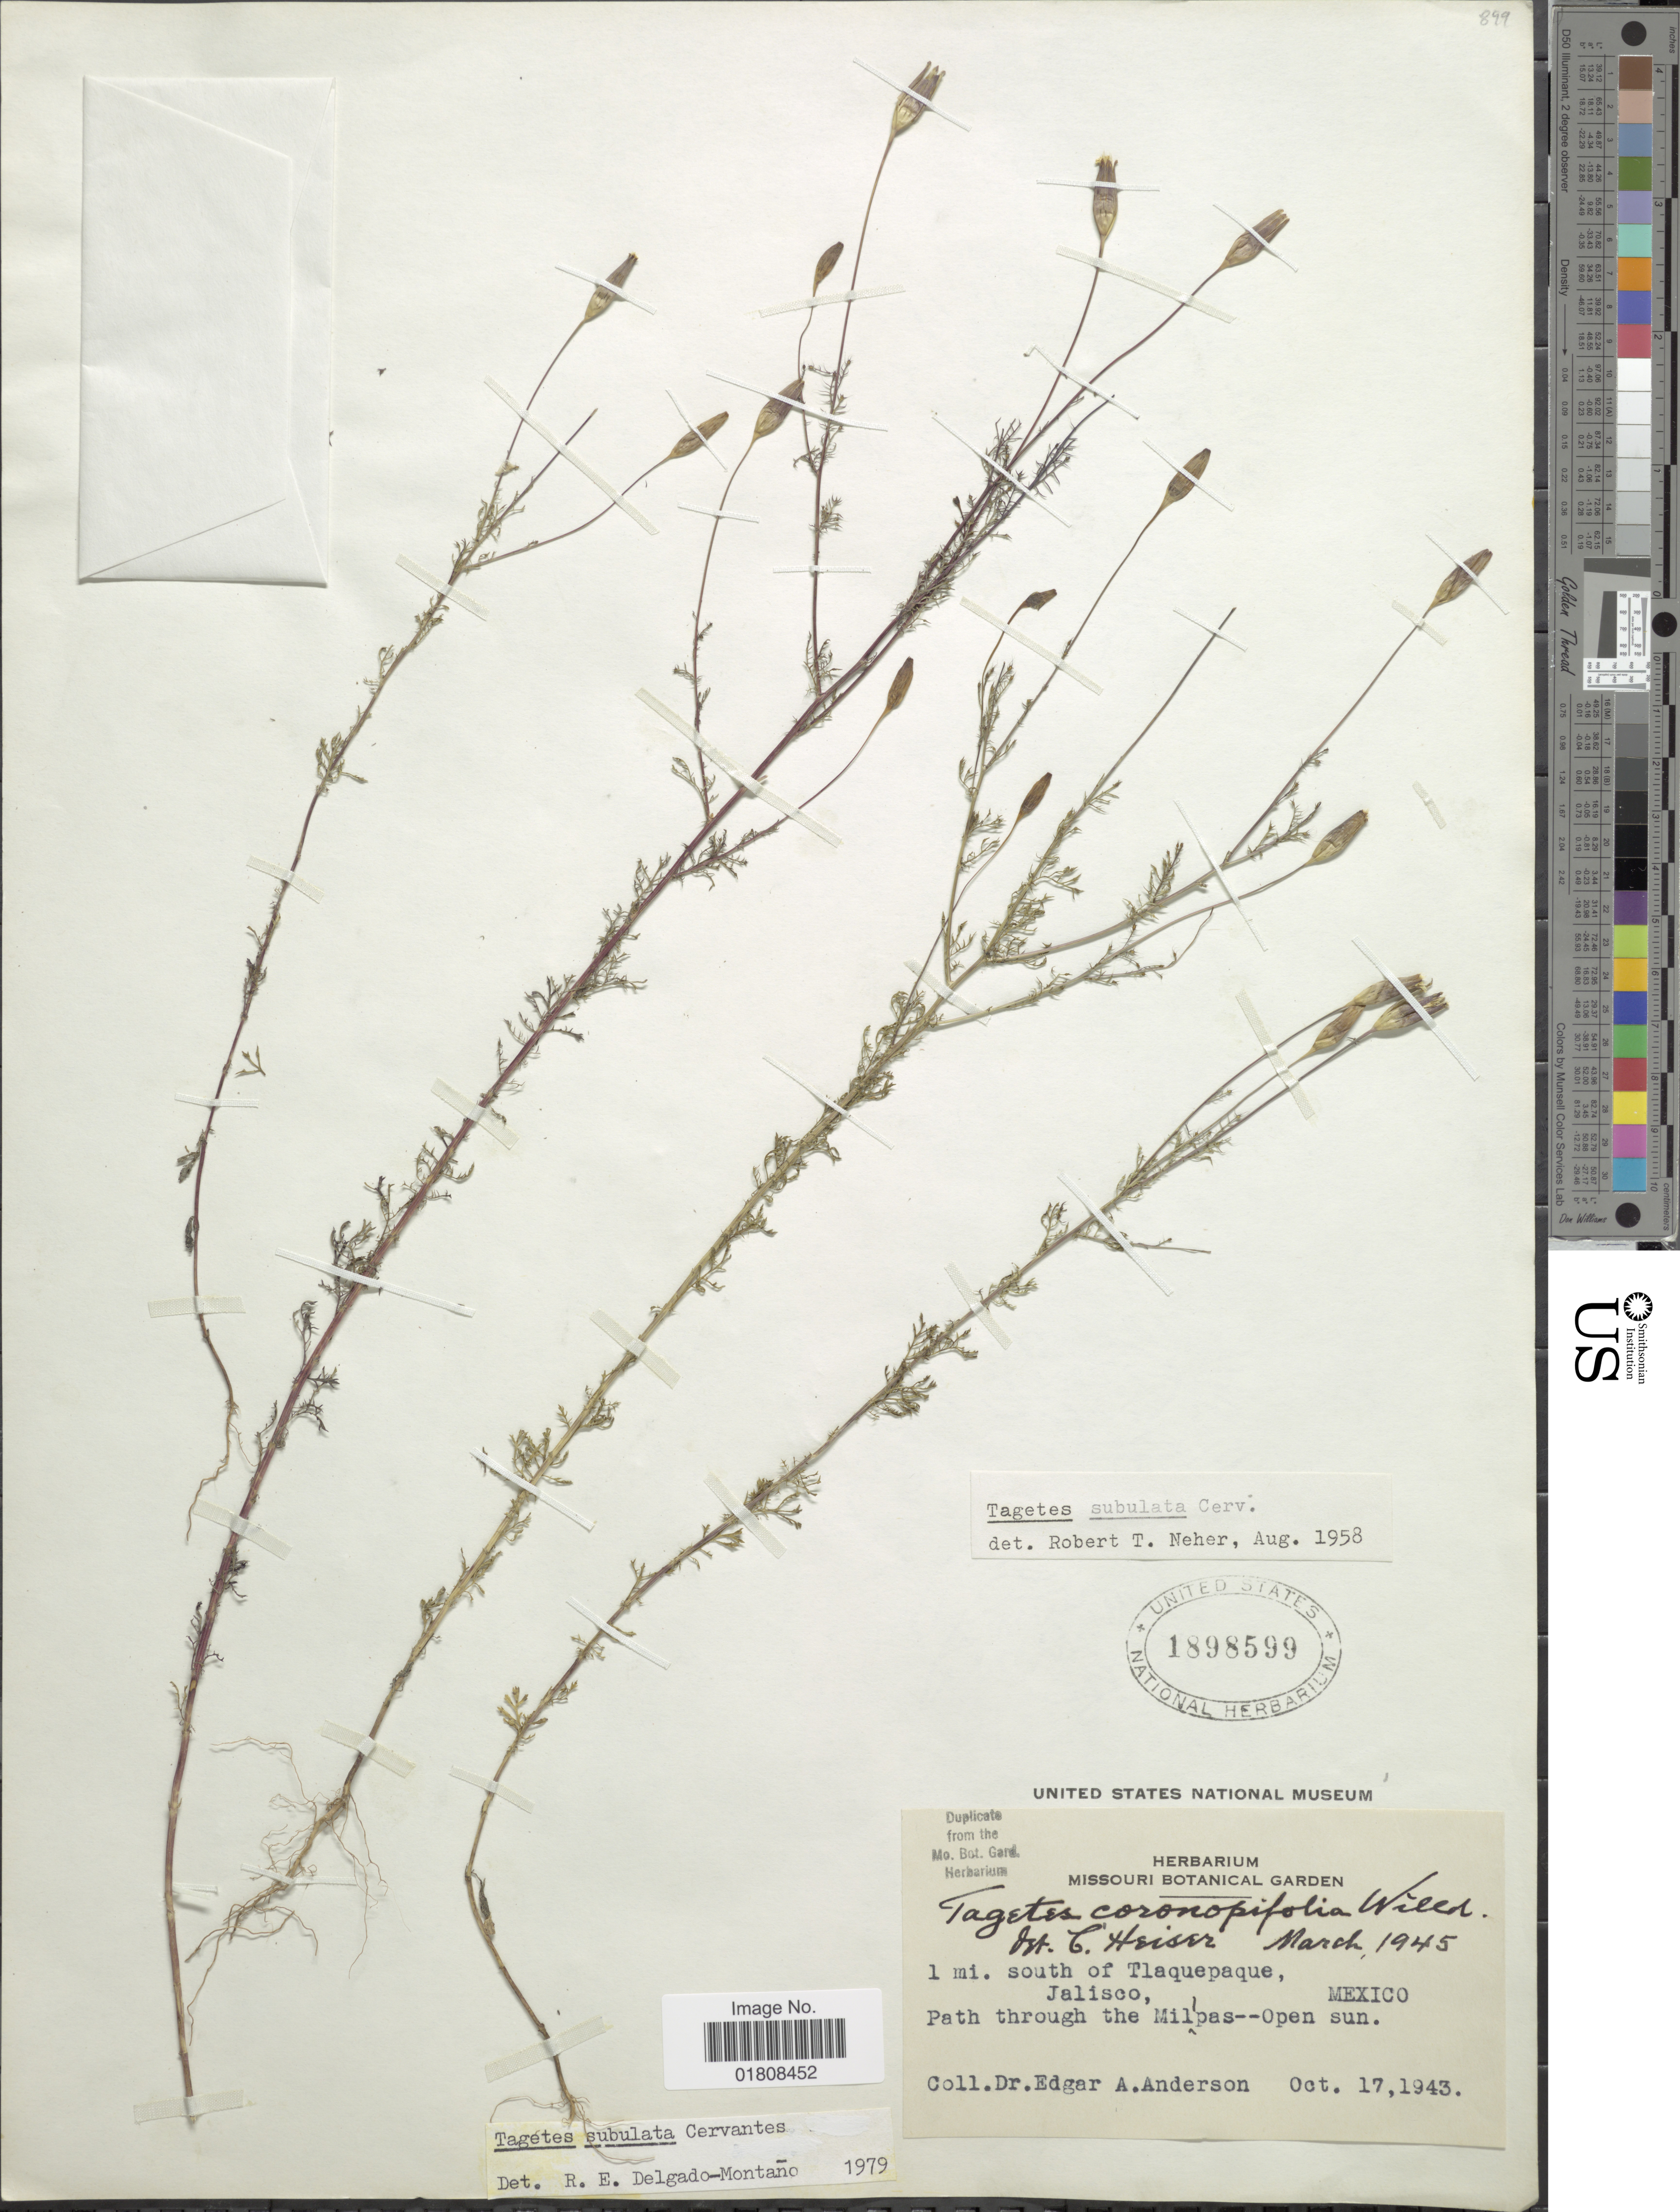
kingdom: Plantae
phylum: Tracheophyta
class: Magnoliopsida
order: Asterales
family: Asteraceae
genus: Tagetes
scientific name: Tagetes subulata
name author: Cerv.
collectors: E. A. Anderson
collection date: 1943-10-17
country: Mexico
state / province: Jalisco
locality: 1 mi south of Tlaquepaque, path through the Milpas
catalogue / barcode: US 1898599